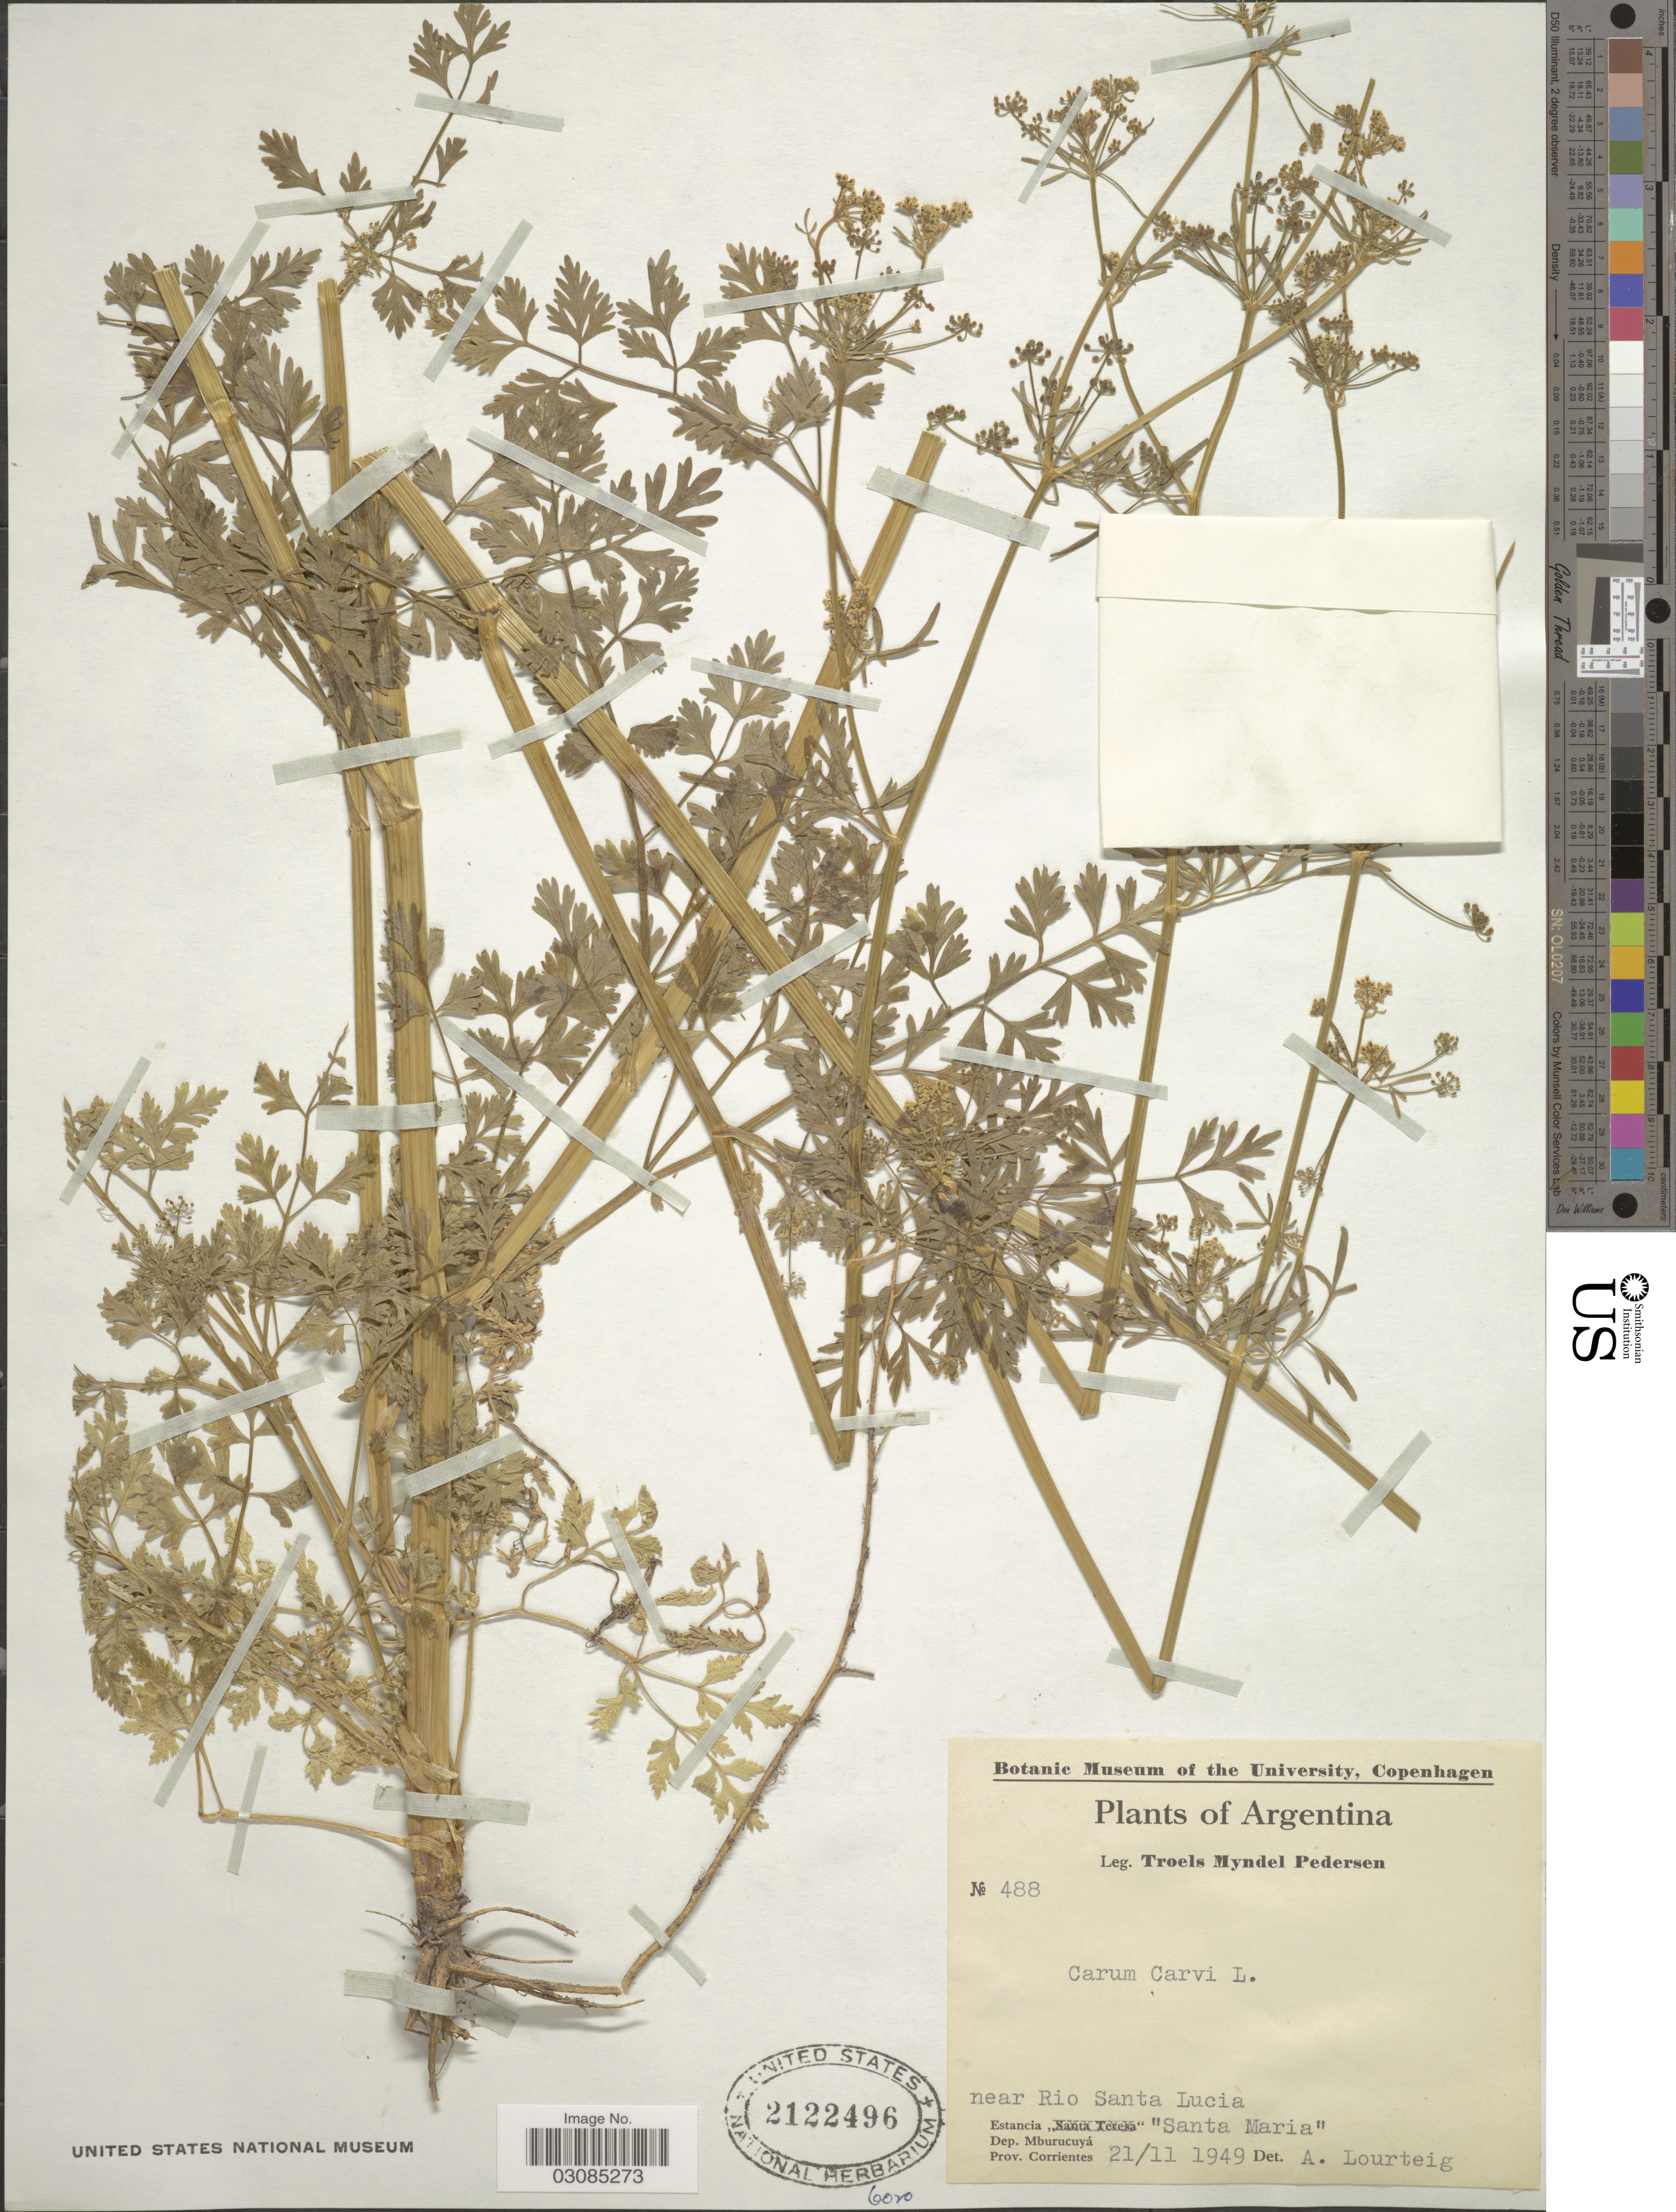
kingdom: Plantae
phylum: Tracheophyta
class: Magnoliopsida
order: Apiales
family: Apiaceae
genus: Carum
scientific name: Carum carvi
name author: L.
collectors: T. Pederson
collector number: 488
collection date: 1949-11-21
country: Argentina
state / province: Corrientes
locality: Near Rio Santa Lucia. Estancia "Santa Maria". Dep. Mburucuyá.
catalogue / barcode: US 2122496